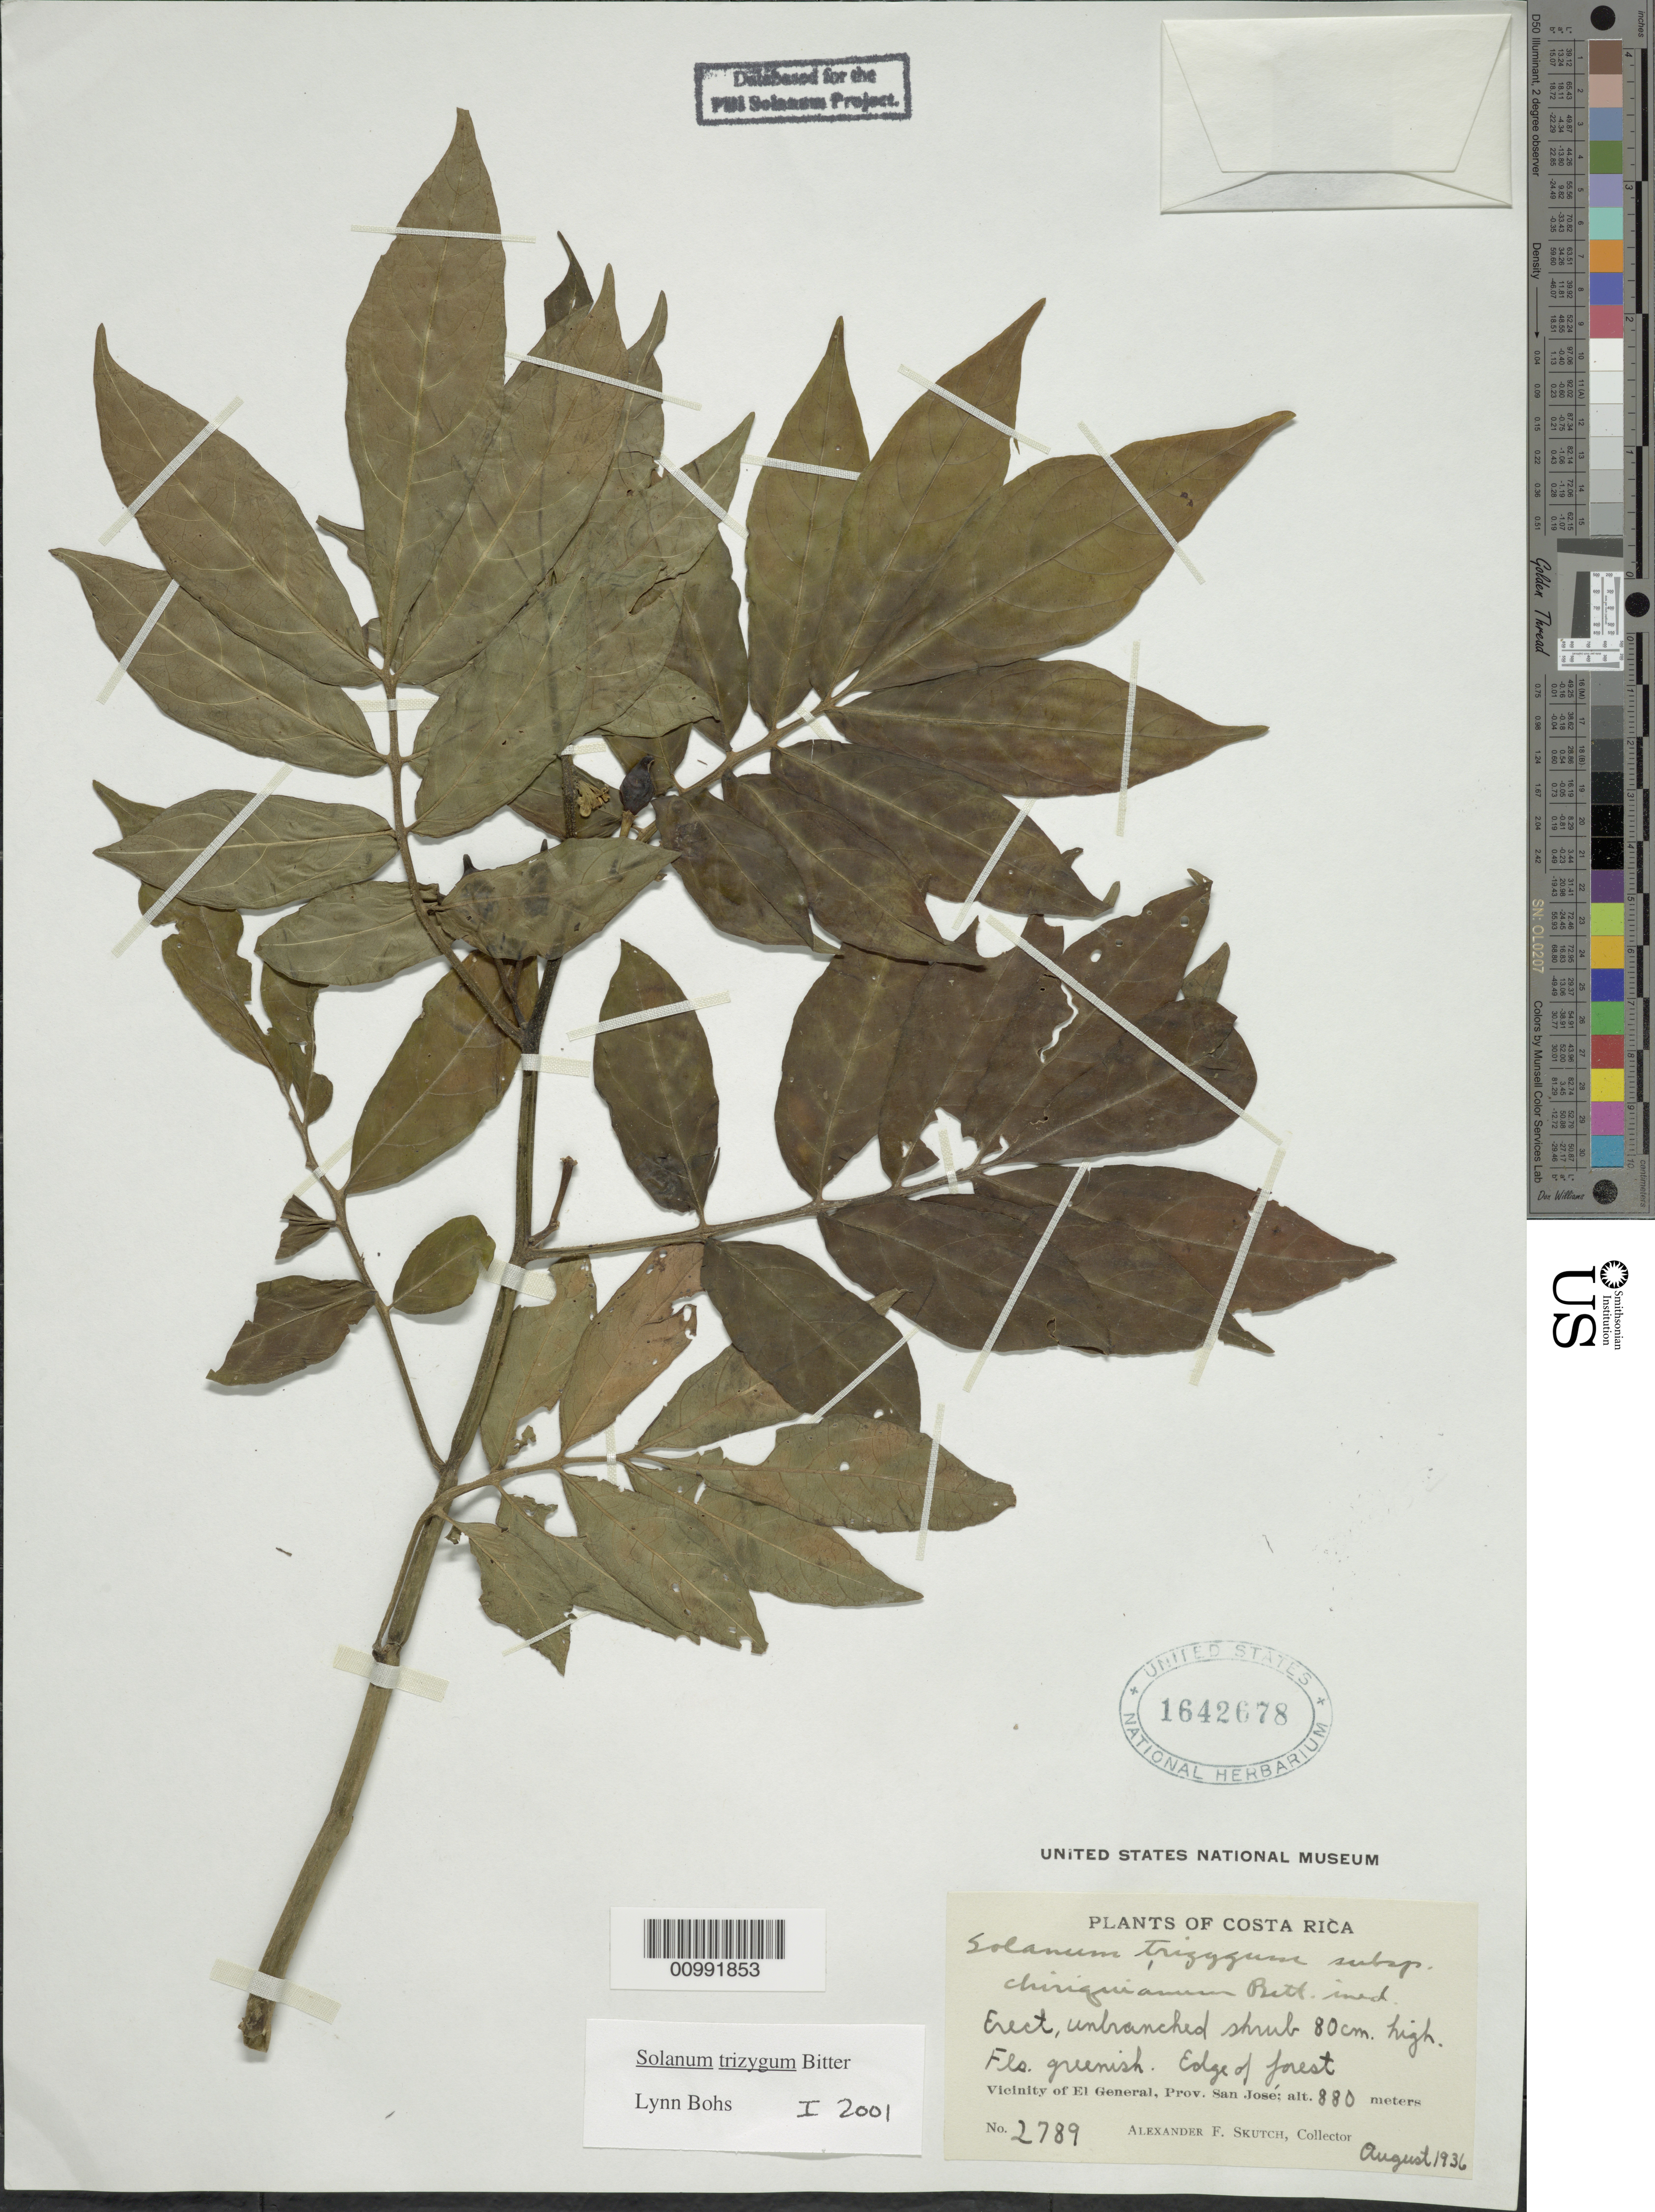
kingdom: Plantae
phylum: Tracheophyta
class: Magnoliopsida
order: Solanales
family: Solanaceae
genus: Solanum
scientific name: Solanum trizygum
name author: Bitter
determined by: Bohs, L. A.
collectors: A. F. Skutch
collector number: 2789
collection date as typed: Aug 1936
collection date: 1936-08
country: Costa Rica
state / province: San José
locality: Vicinity of El General.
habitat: Edge of forest.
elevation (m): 880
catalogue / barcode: US 1642678